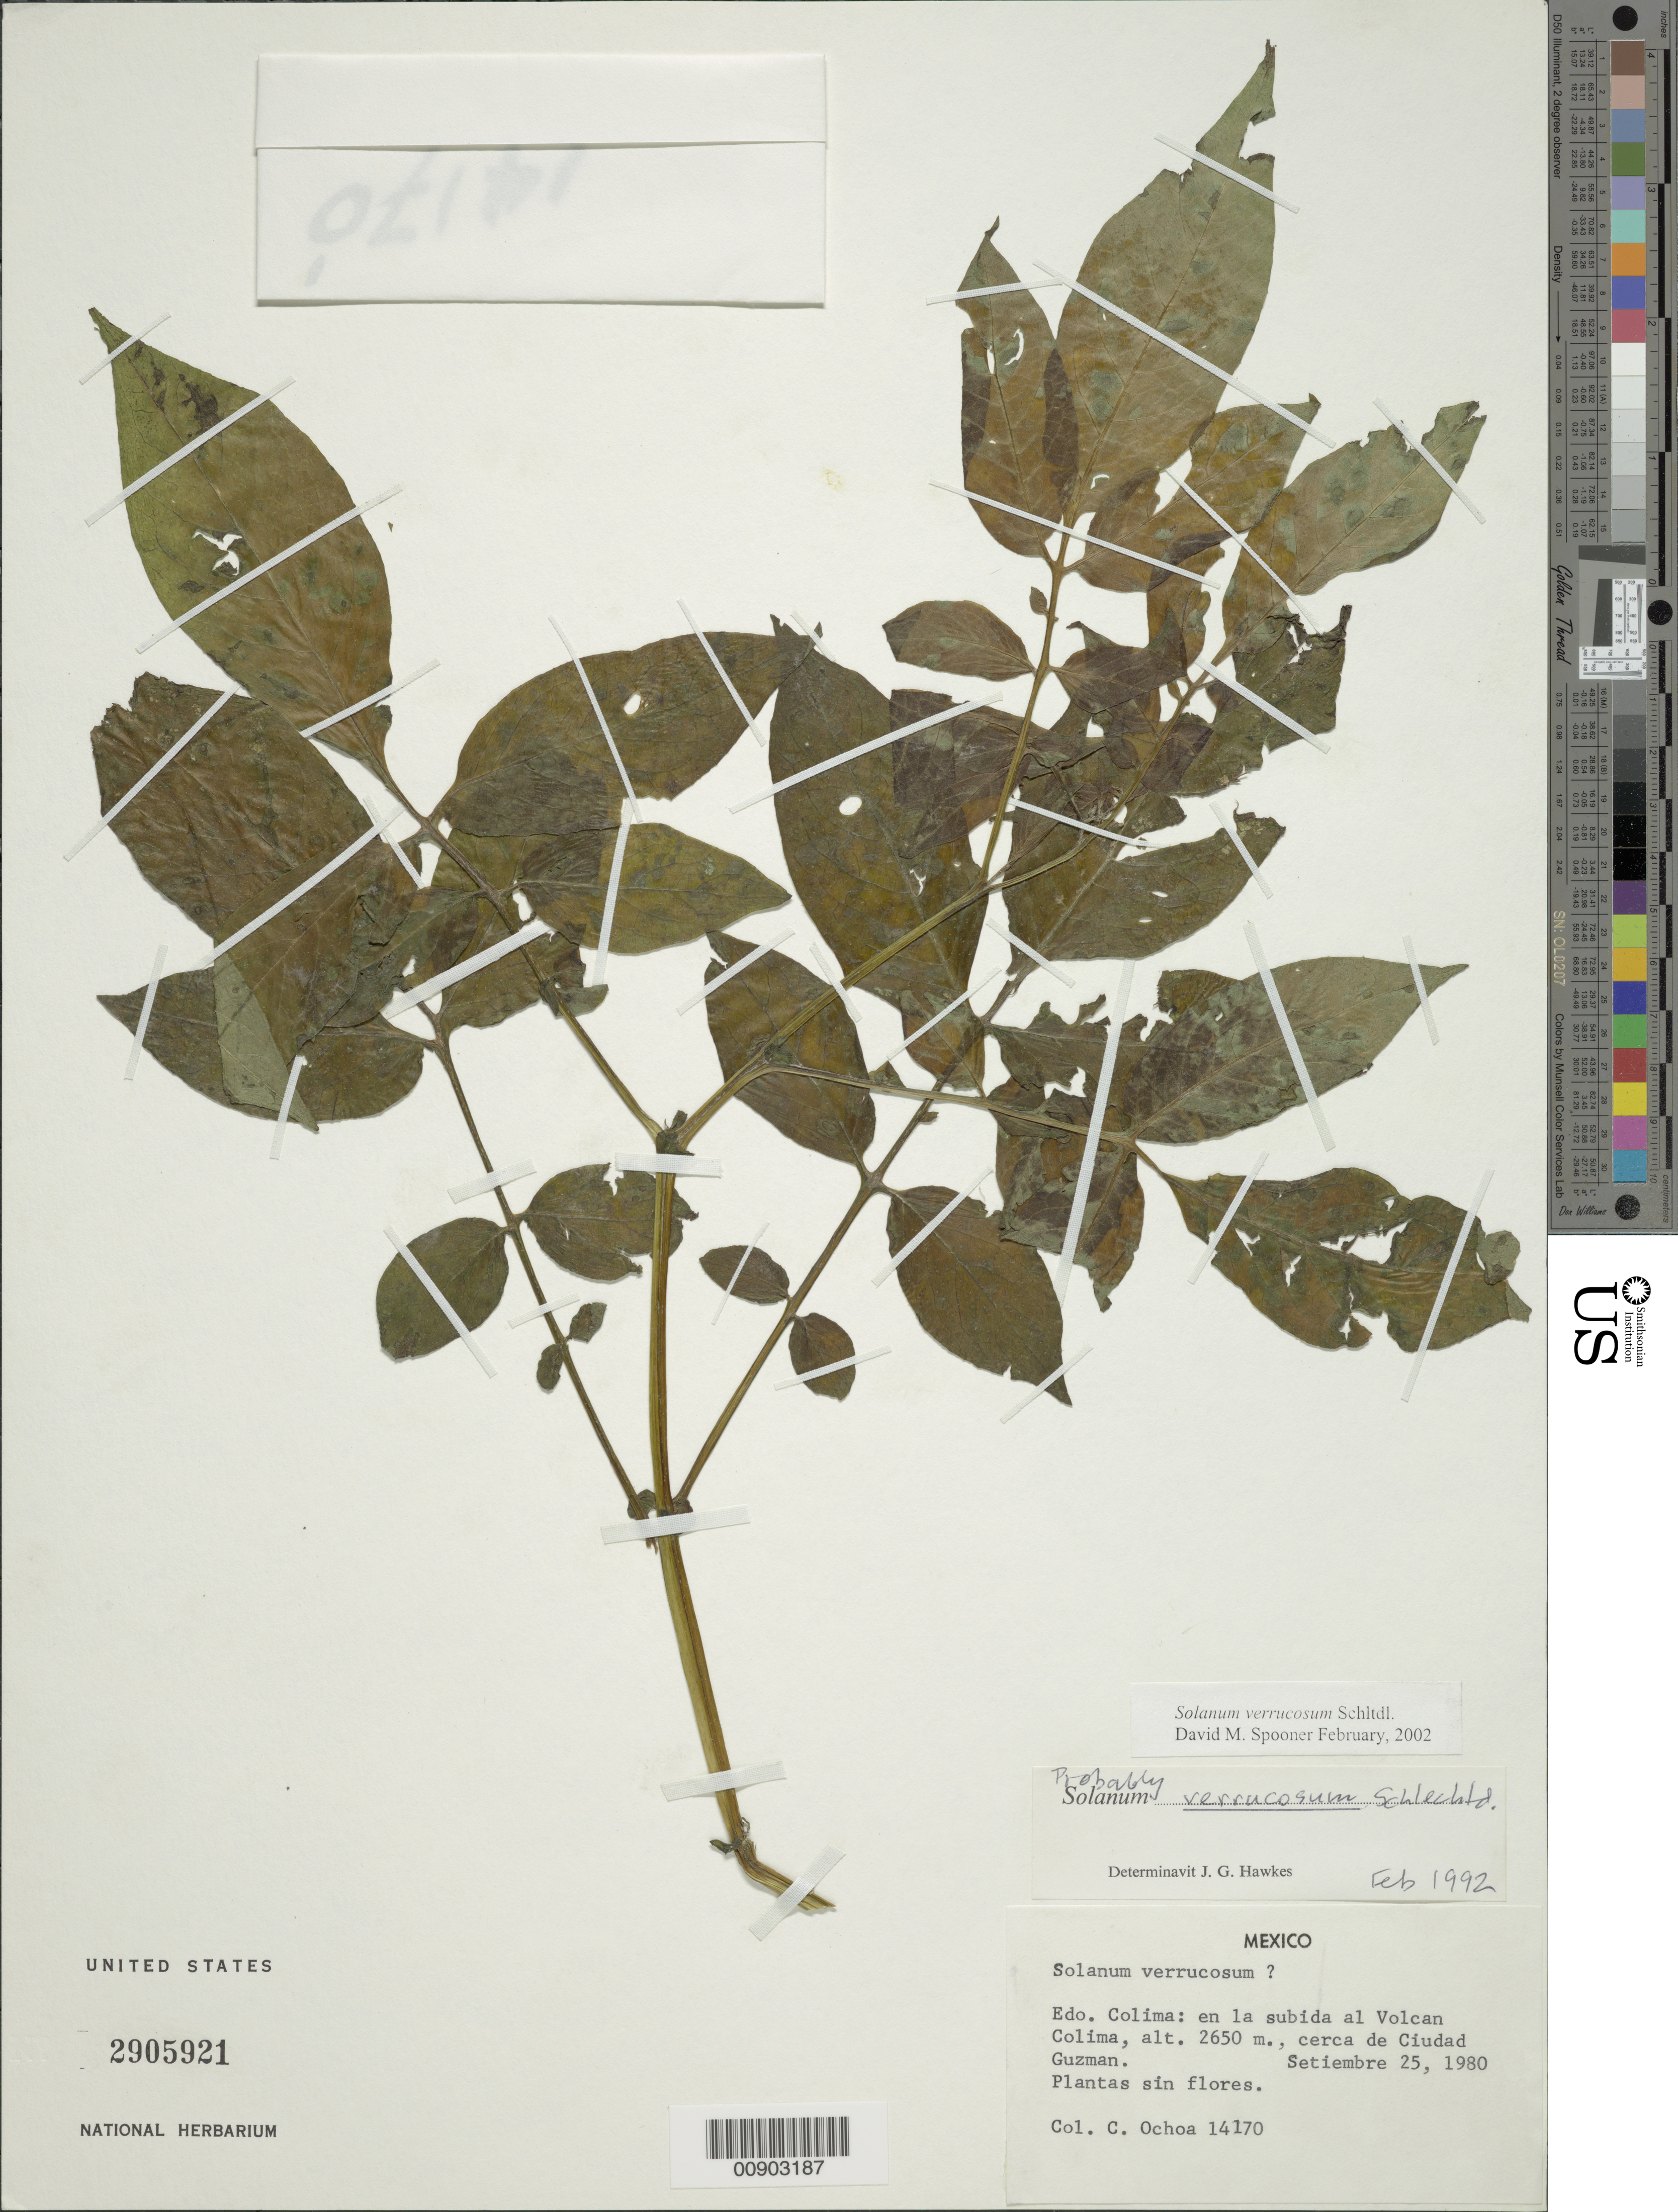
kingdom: Plantae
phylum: Tracheophyta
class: Magnoliopsida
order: Solanales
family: Solanaceae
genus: Solanum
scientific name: Solanum verrucosum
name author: Schltdl.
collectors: C. Ochoa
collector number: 14170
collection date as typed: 25 Sep 1980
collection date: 1980-09-25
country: Mexico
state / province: Colima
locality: En la subida al Volcán Colima, cerca de Ciudad Guzmán. Colima.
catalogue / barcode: US 2905921